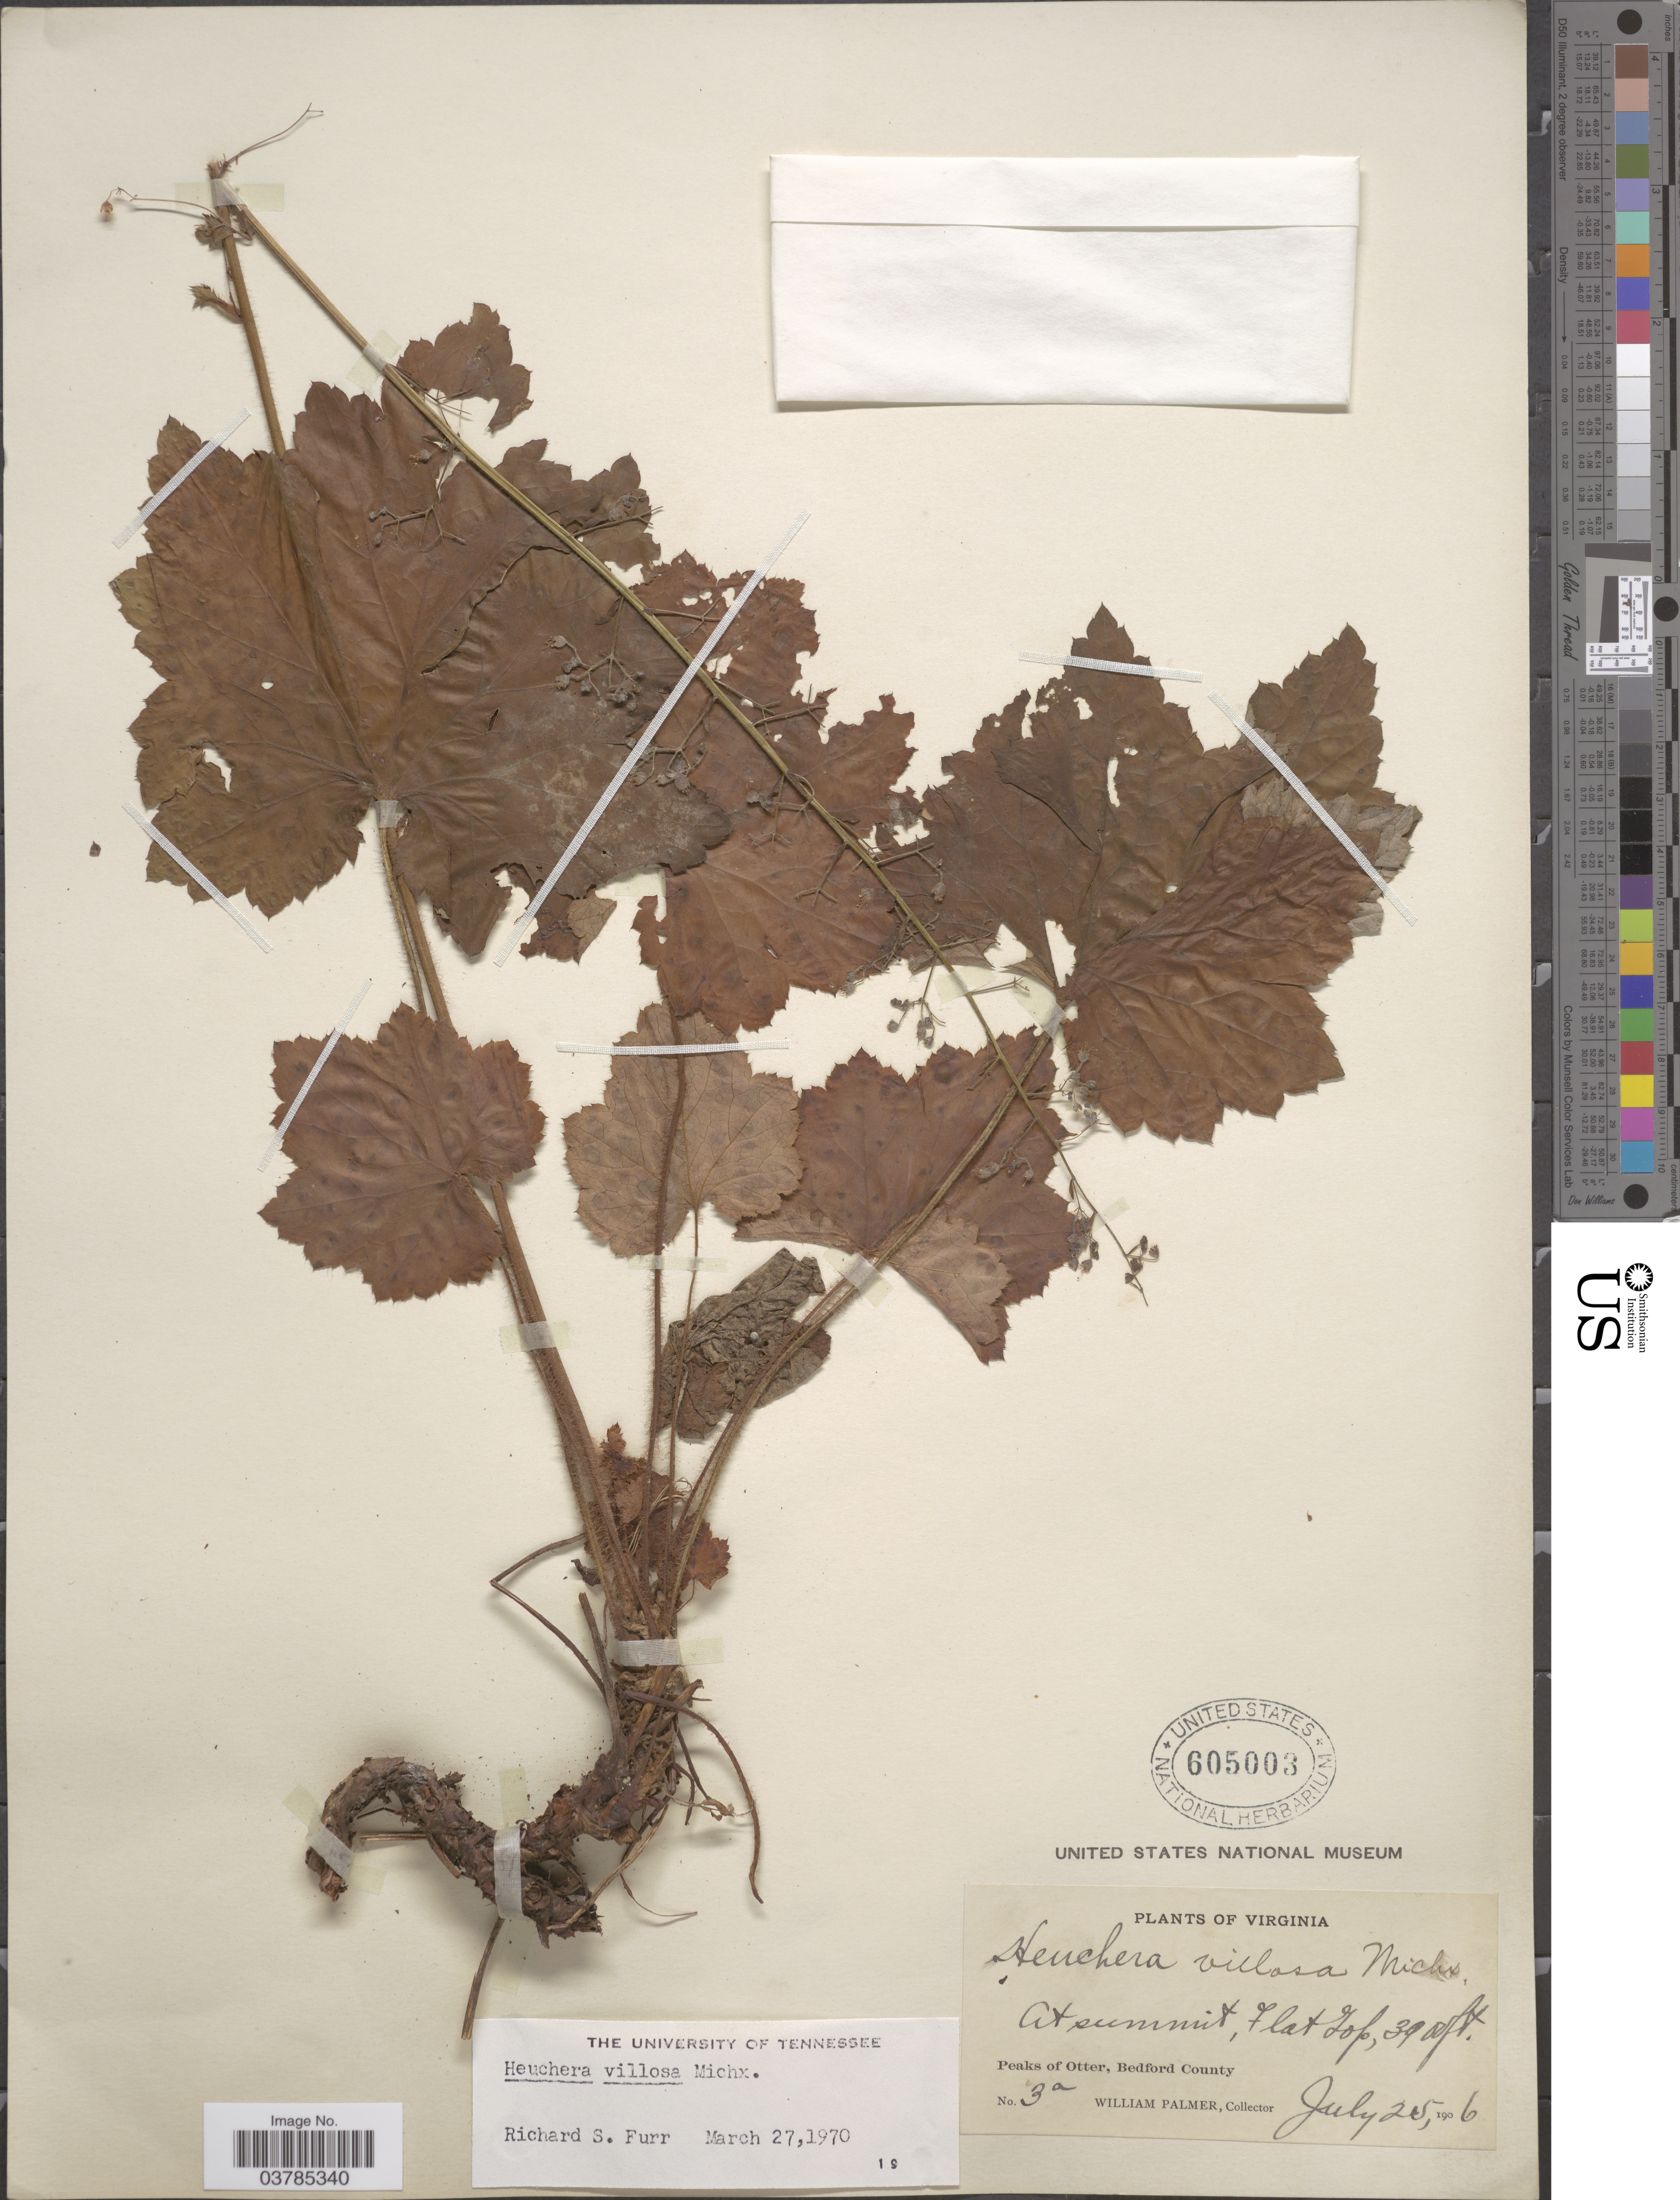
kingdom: Plantae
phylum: Tracheophyta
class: Magnoliopsida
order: Saxifragales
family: Saxifragaceae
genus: Heuchera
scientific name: Heuchera villosa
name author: Michx.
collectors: W. Palmer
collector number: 3a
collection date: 1906-07-25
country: United States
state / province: Virginia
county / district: Bedford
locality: At summit, Flat Top. Peaks of Otter, Bedford County.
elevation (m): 1189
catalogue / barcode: US 605003